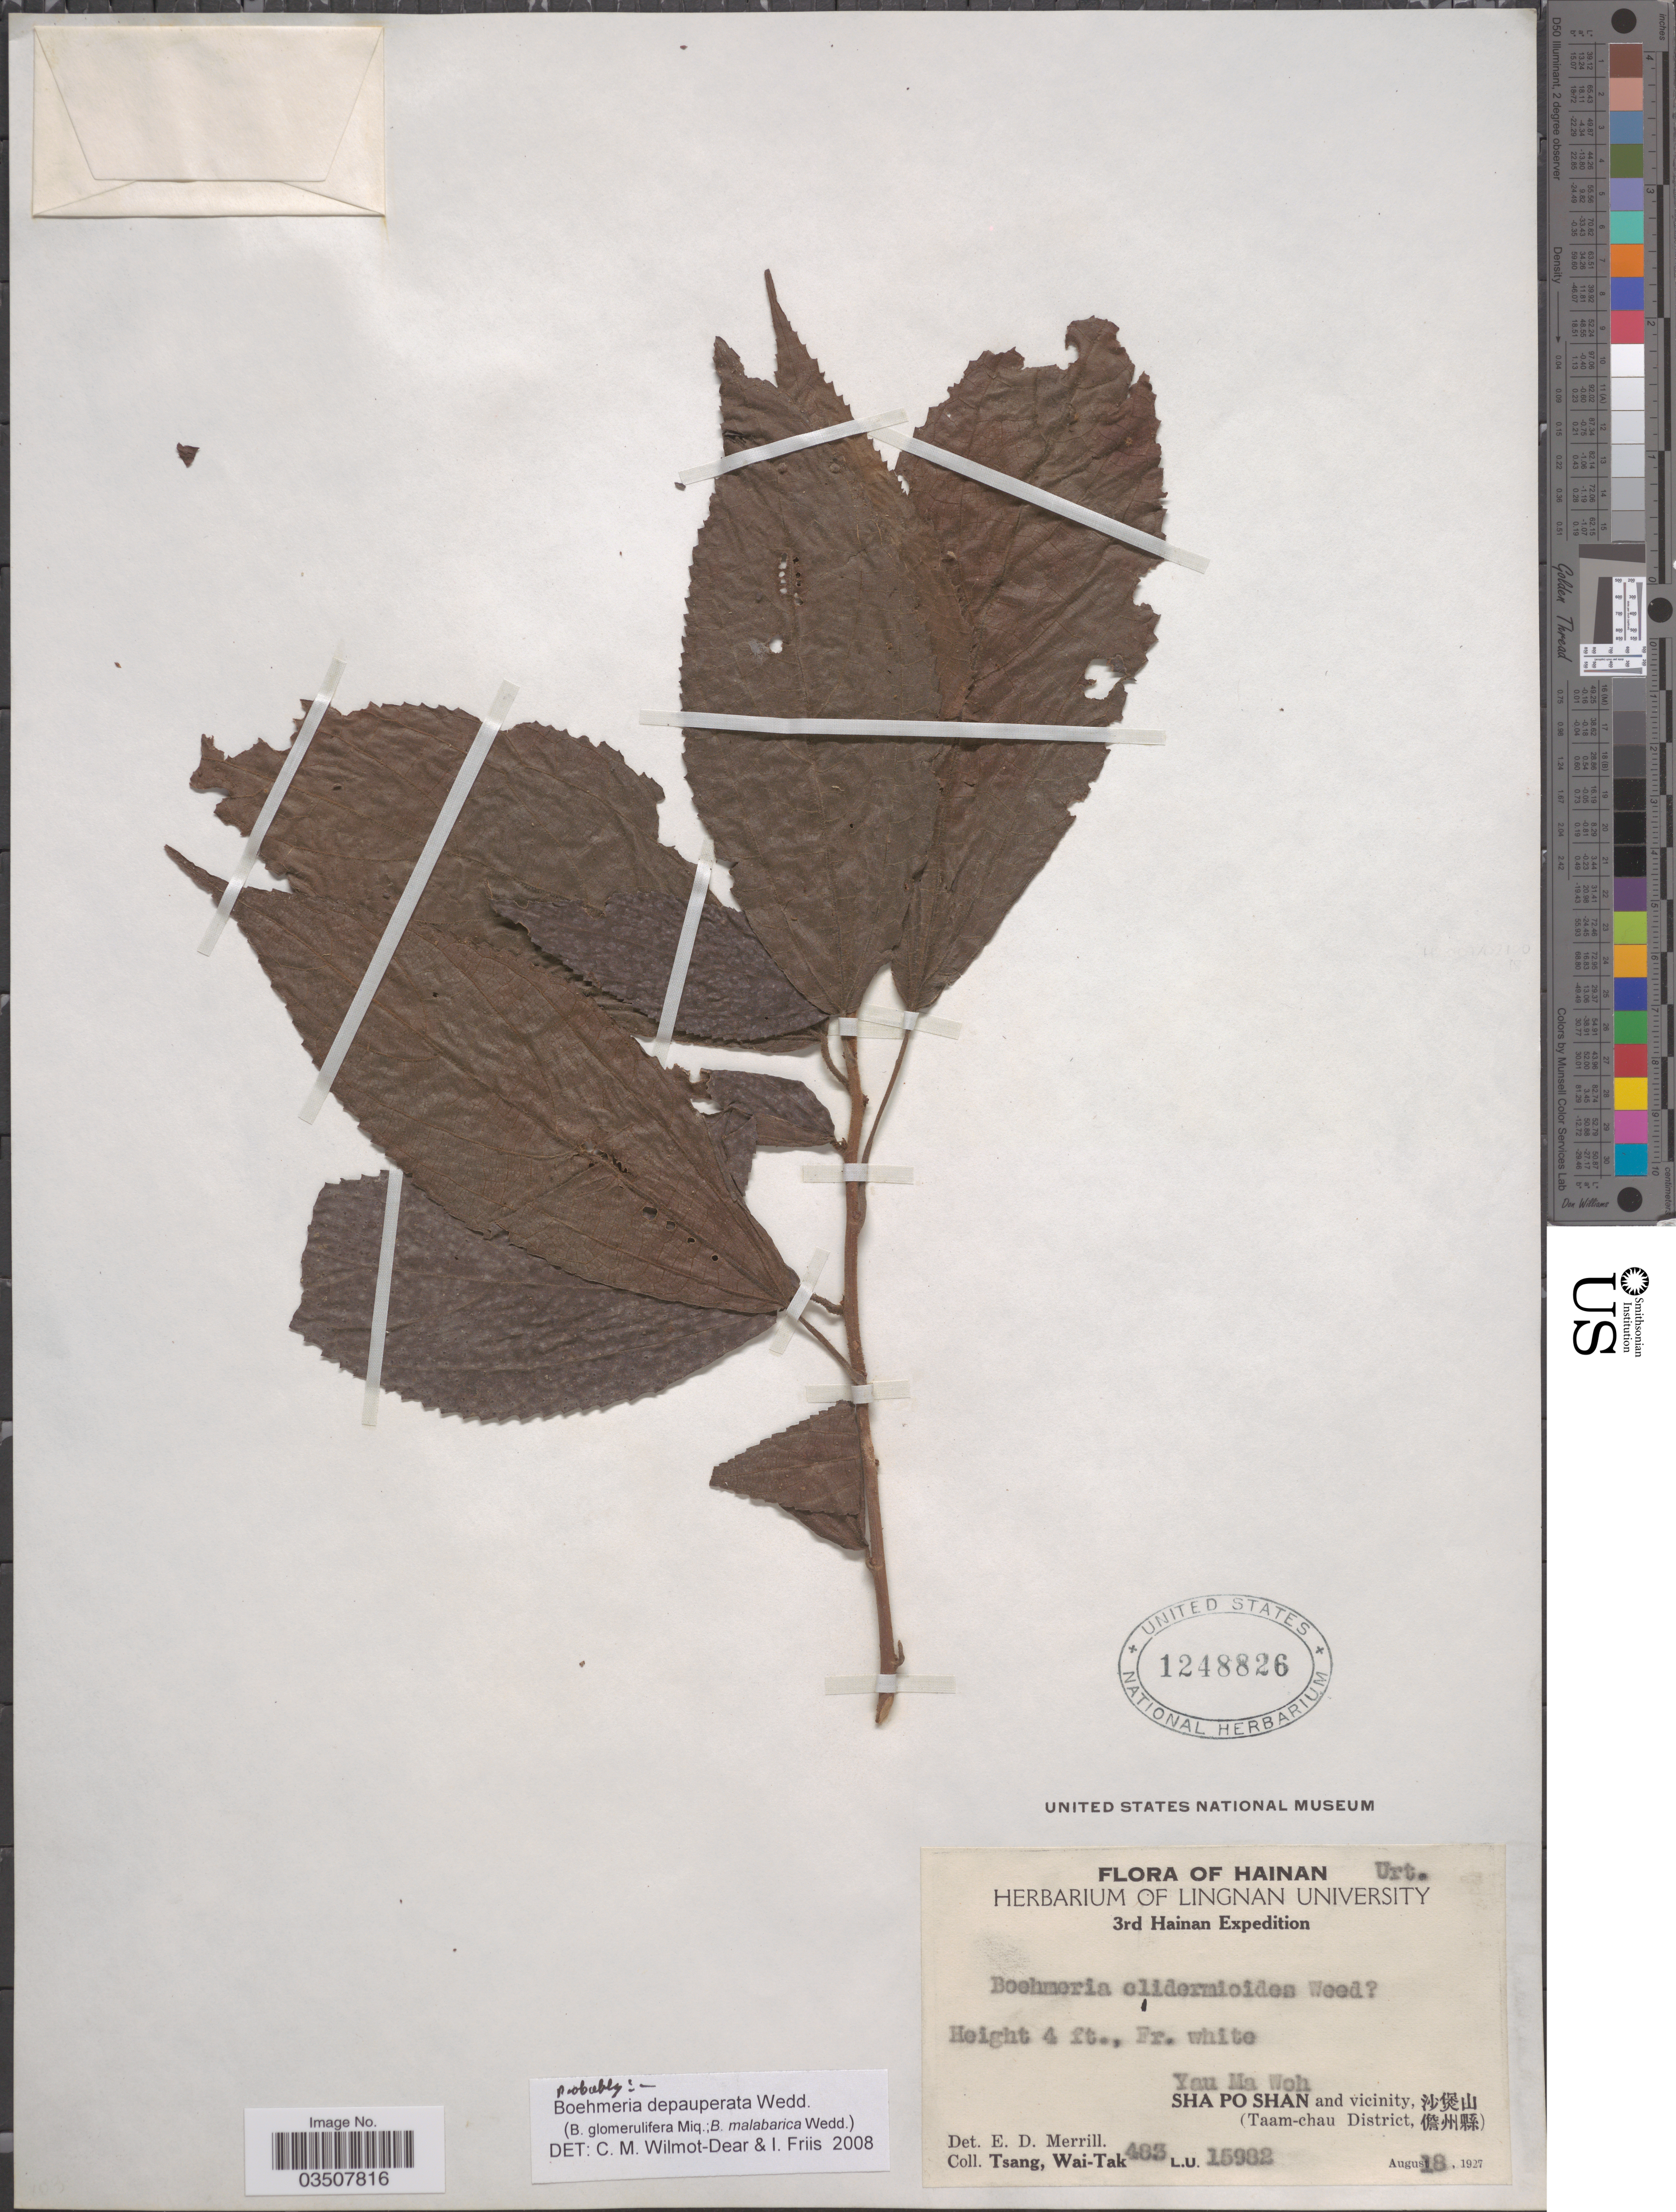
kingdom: Plantae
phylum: Tracheophyta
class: Magnoliopsida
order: Rosales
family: Urticaceae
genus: Boehmeria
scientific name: Boehmeria depauperata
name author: Wedd.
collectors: W. T. Tsang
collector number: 483L.U.15982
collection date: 1927-08-18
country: China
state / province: Hainan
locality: Yau Ma Woh. Sha Po Shan and vicinity, X. (Taam-chau District, X)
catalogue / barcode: US 1248826